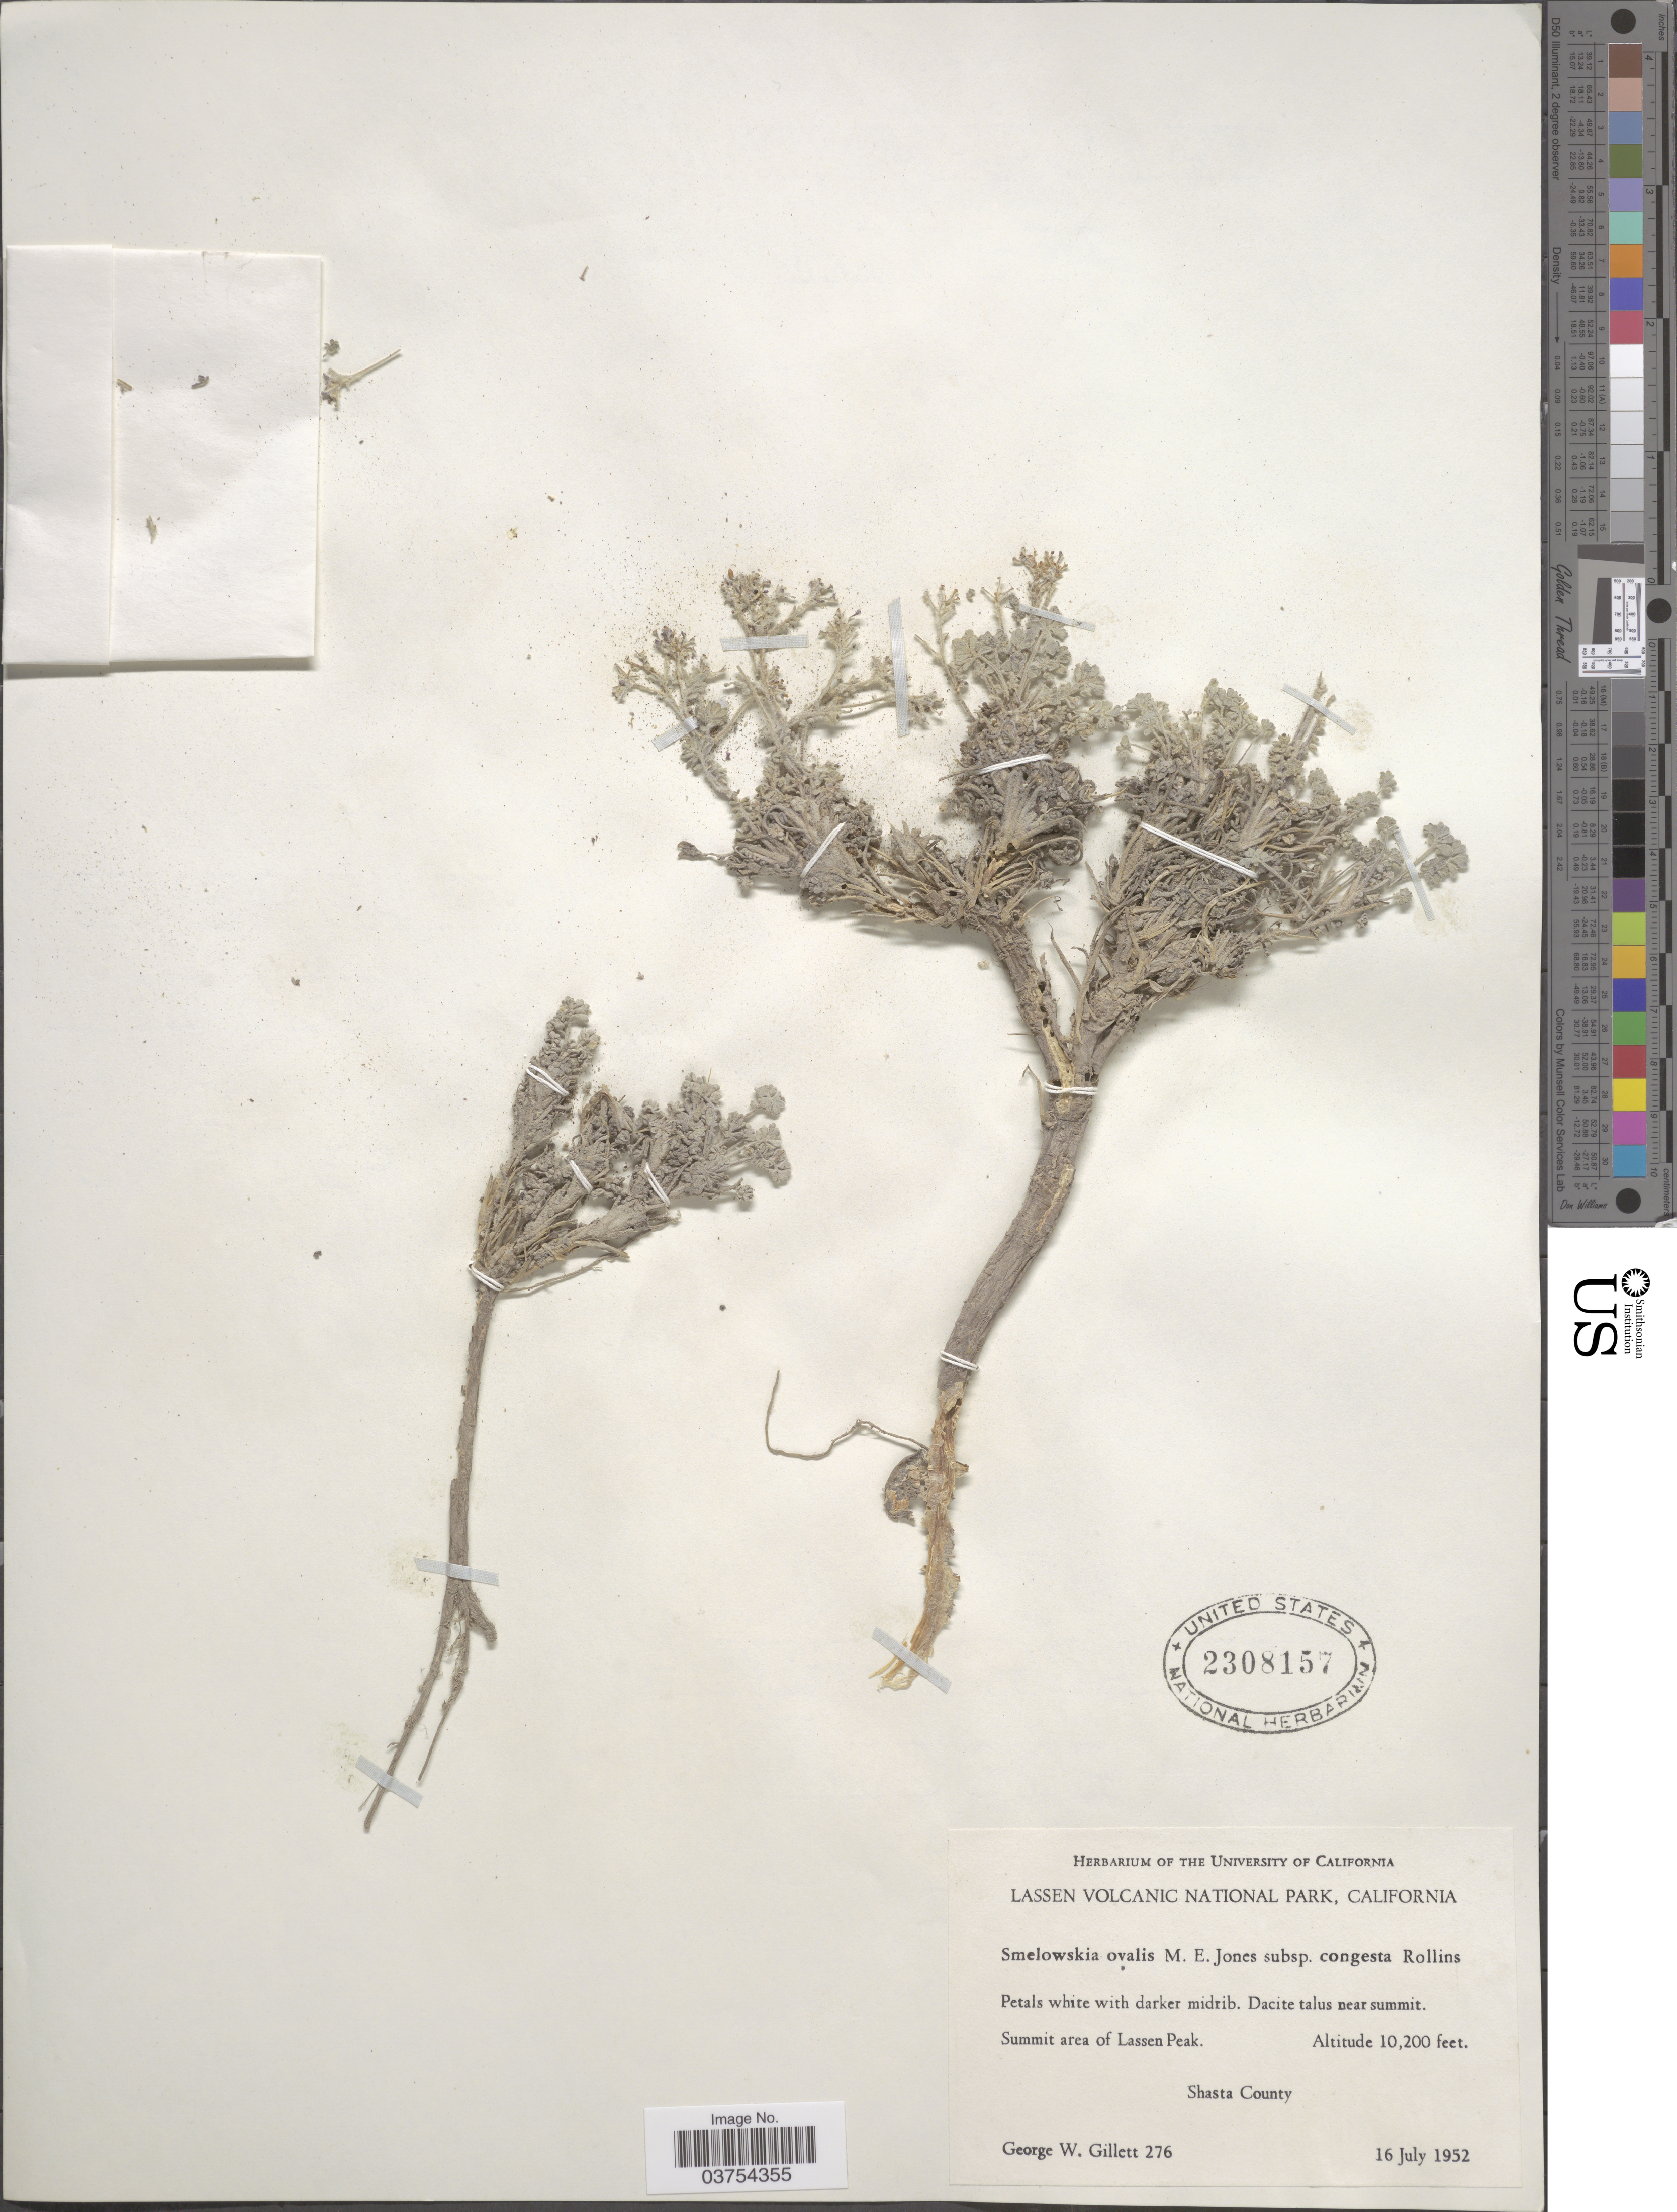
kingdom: Plantae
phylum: Tracheophyta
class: Magnoliopsida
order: Brassicales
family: Brassicaceae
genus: Smelowskia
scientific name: Smelowskia ovalis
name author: M.E. Jones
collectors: G. Gillett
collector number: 276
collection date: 1952-07-16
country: United States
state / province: California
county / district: Shasta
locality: Lassen Volcanic National Park. Summit area of Lassen Peak. Shasta County.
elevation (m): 3109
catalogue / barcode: US 2308157